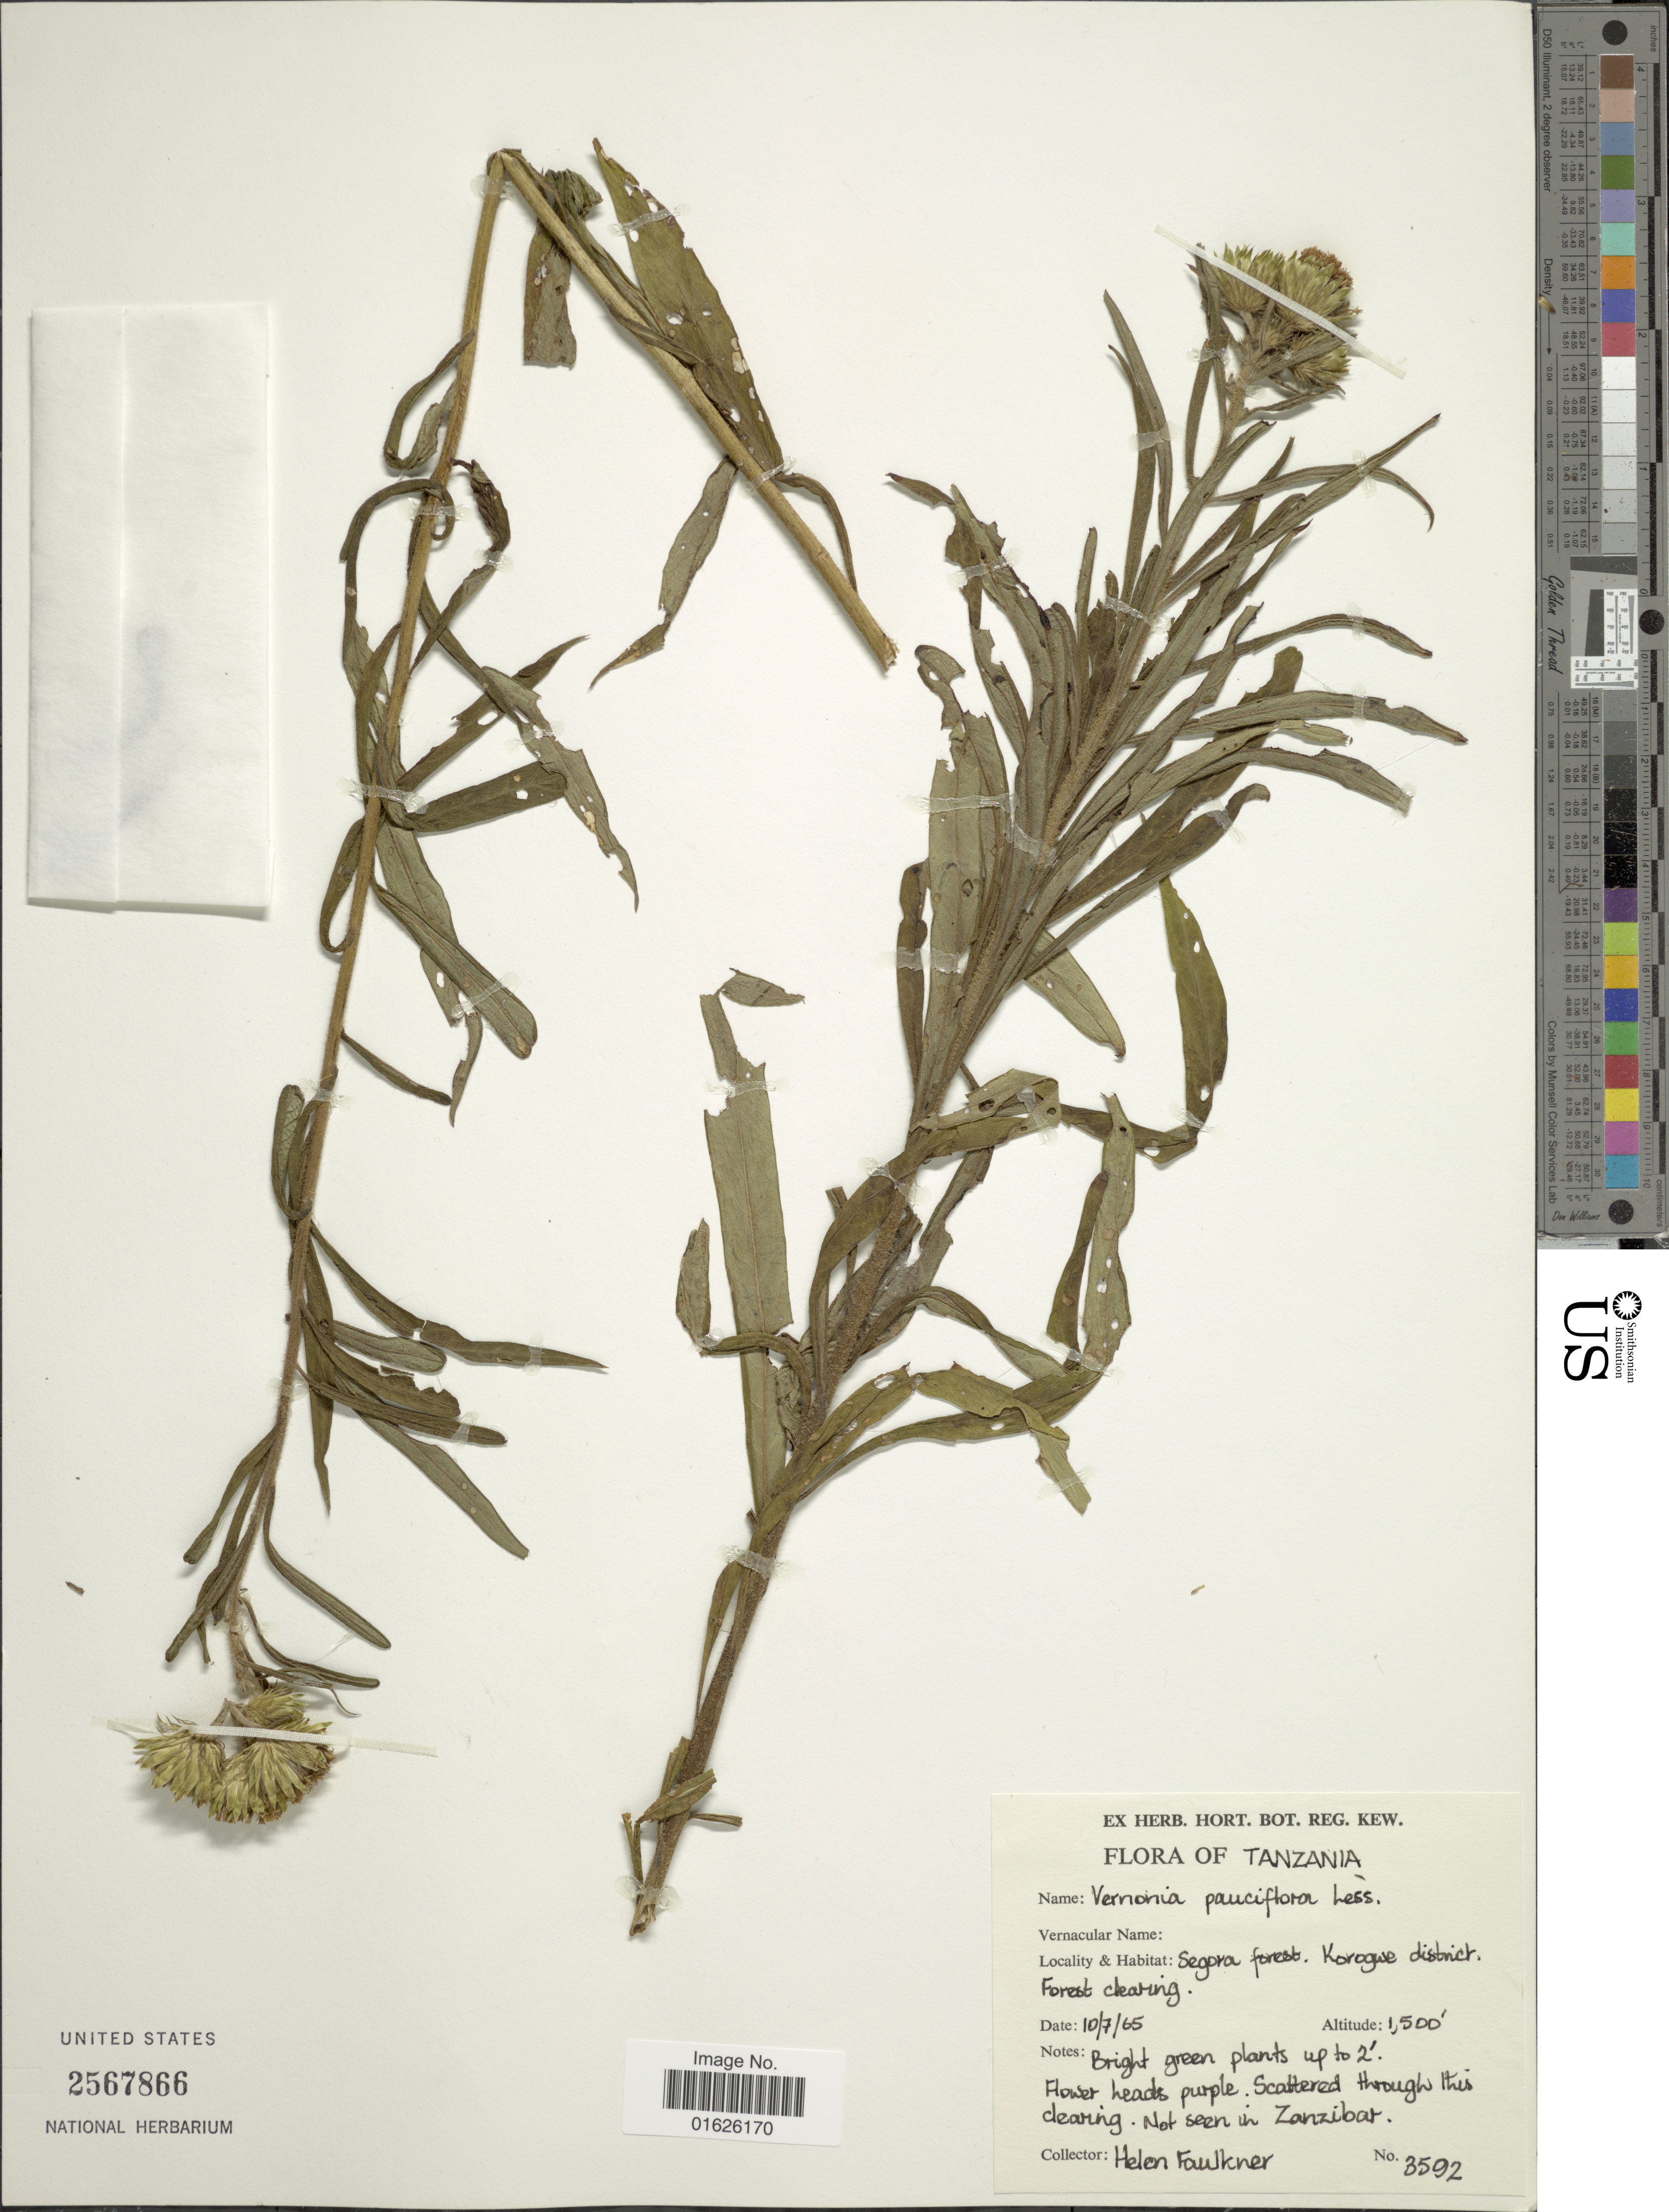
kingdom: Plantae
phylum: Tracheophyta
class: Magnoliopsida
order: Asterales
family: Asteraceae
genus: Centrapalus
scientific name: Centrapalus pauciflorus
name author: (Willd.) H. Rob.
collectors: H. Faulkner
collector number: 3592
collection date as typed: Transcribed d/m/y: 10/7/65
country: Tanzania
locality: Segora forest, Korogwe district, forest clearing.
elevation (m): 457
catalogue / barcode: US 2567866